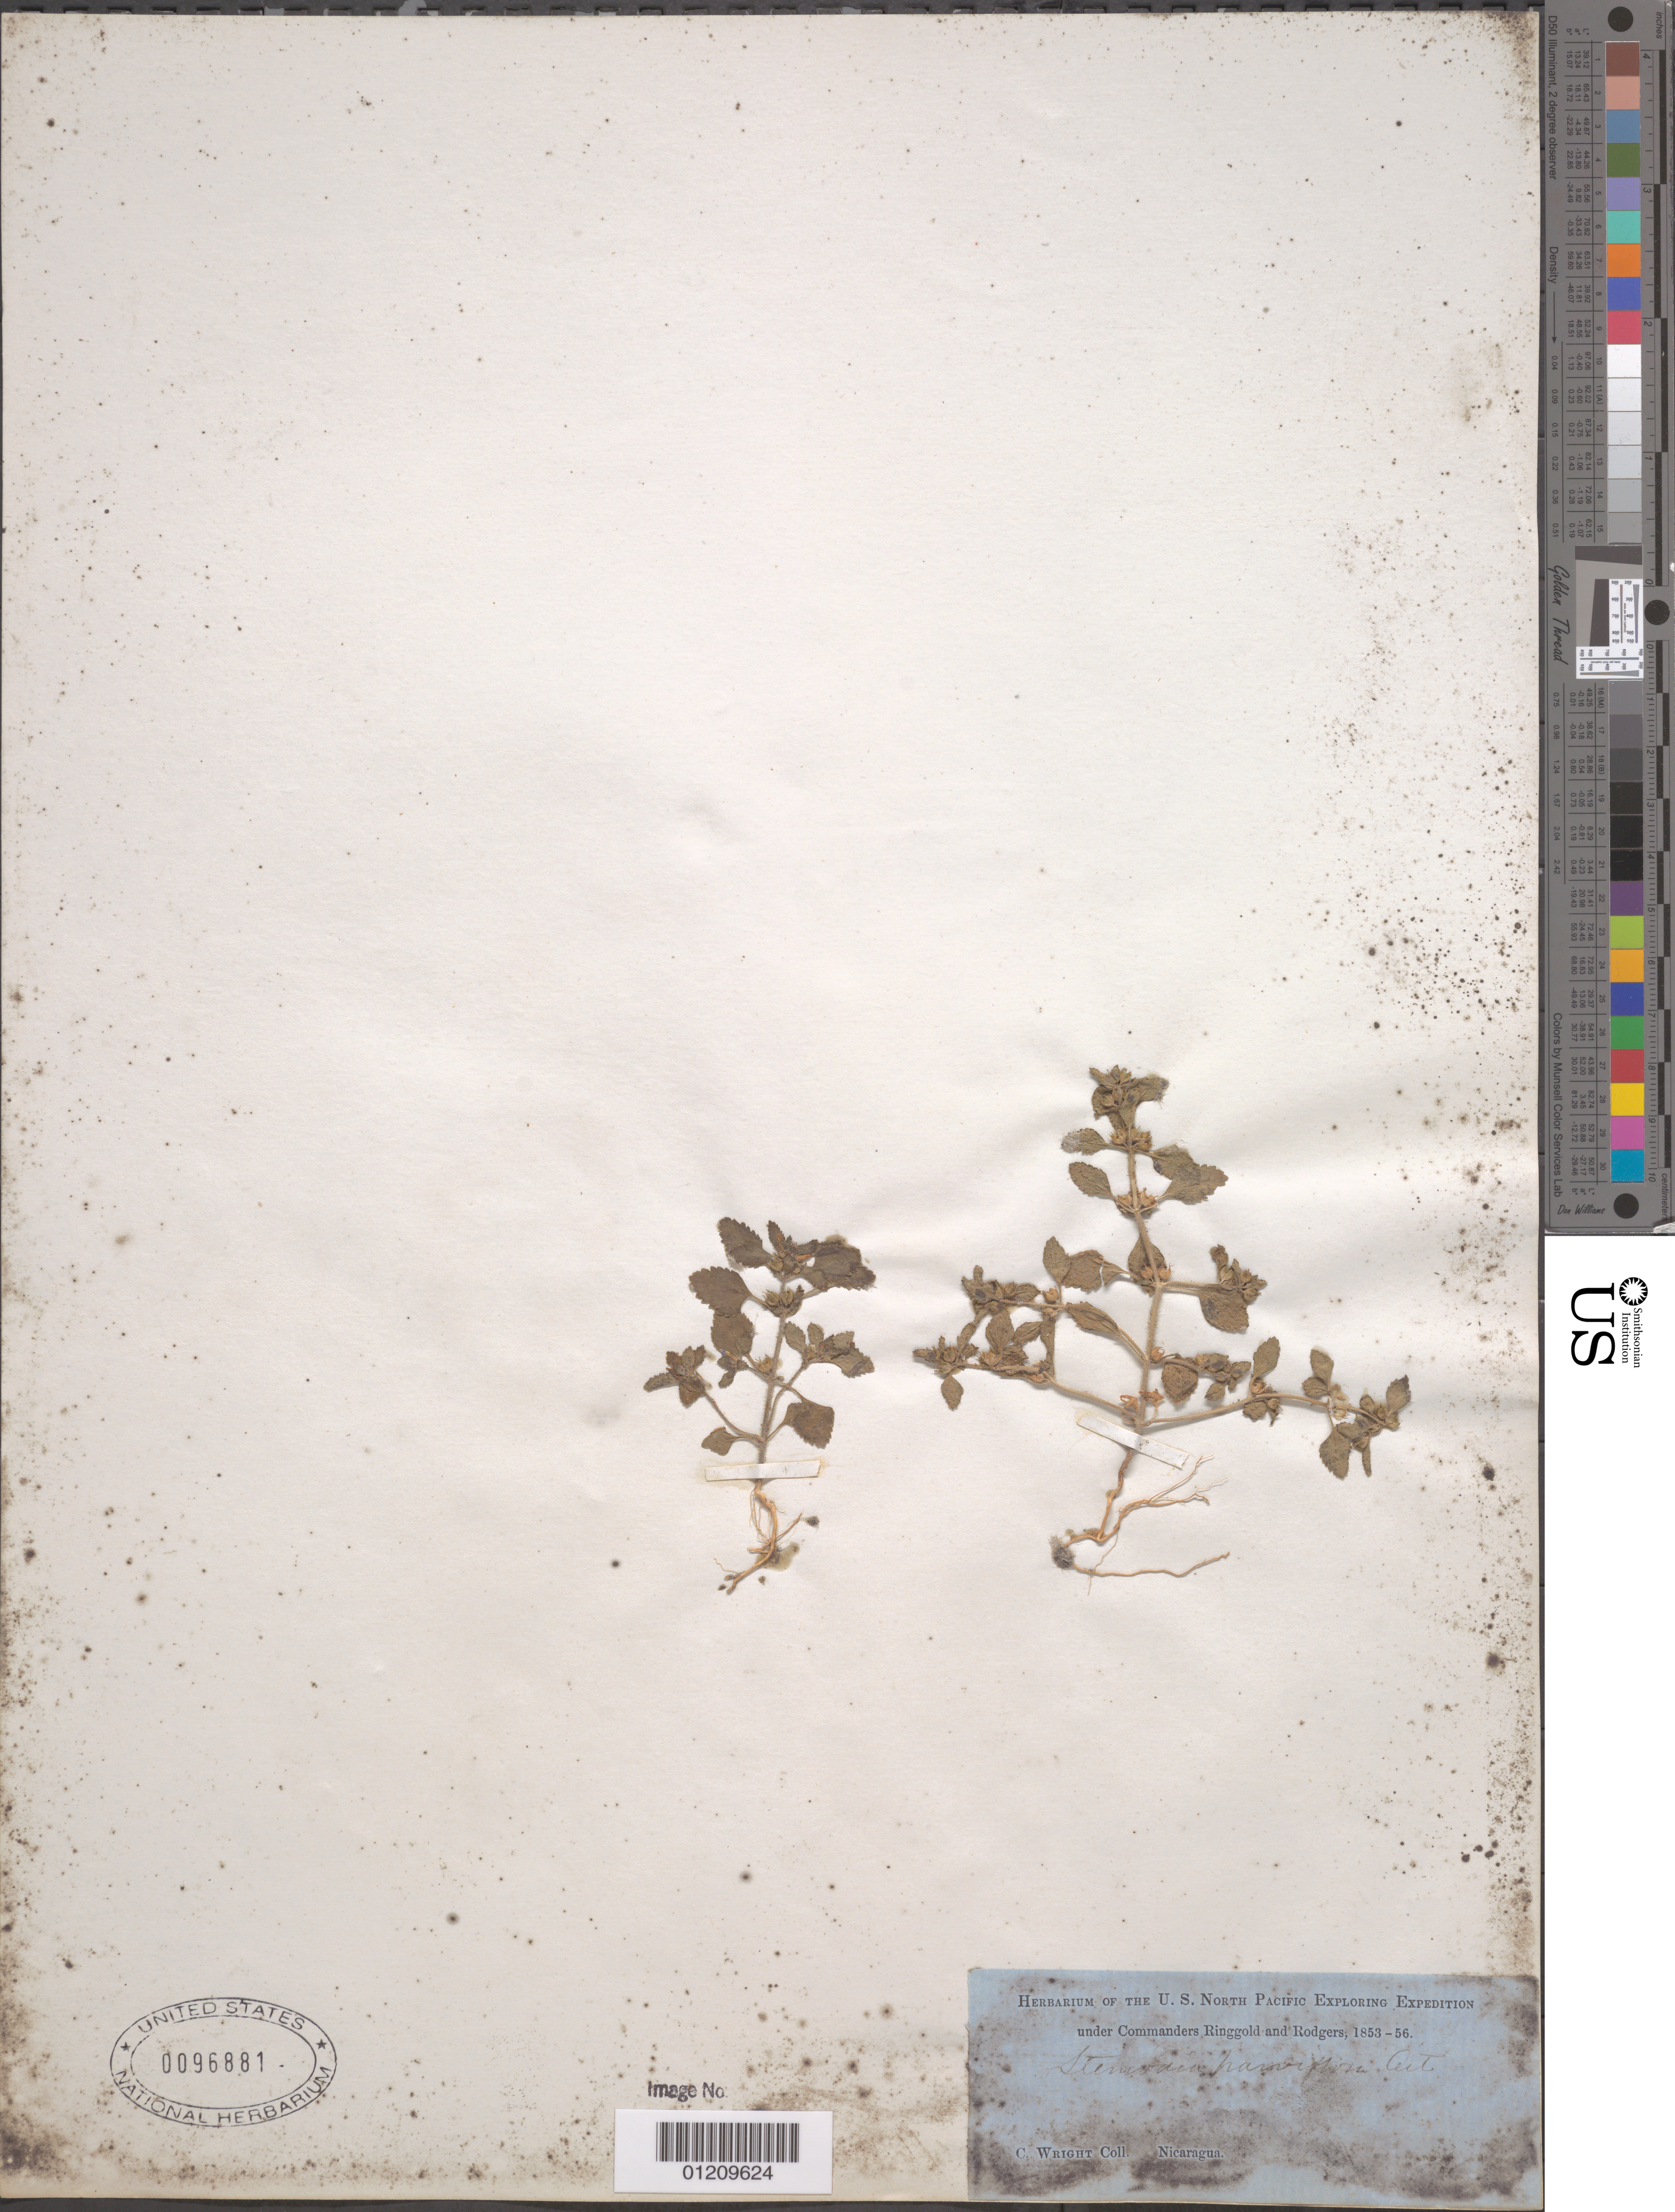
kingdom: Plantae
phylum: Tracheophyta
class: Magnoliopsida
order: Lamiales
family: Plantaginaceae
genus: Stemodia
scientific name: Stemodia parviflora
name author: W.T. Aiton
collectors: C. Wright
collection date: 1853/1856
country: Nicaragua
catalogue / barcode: US 96881